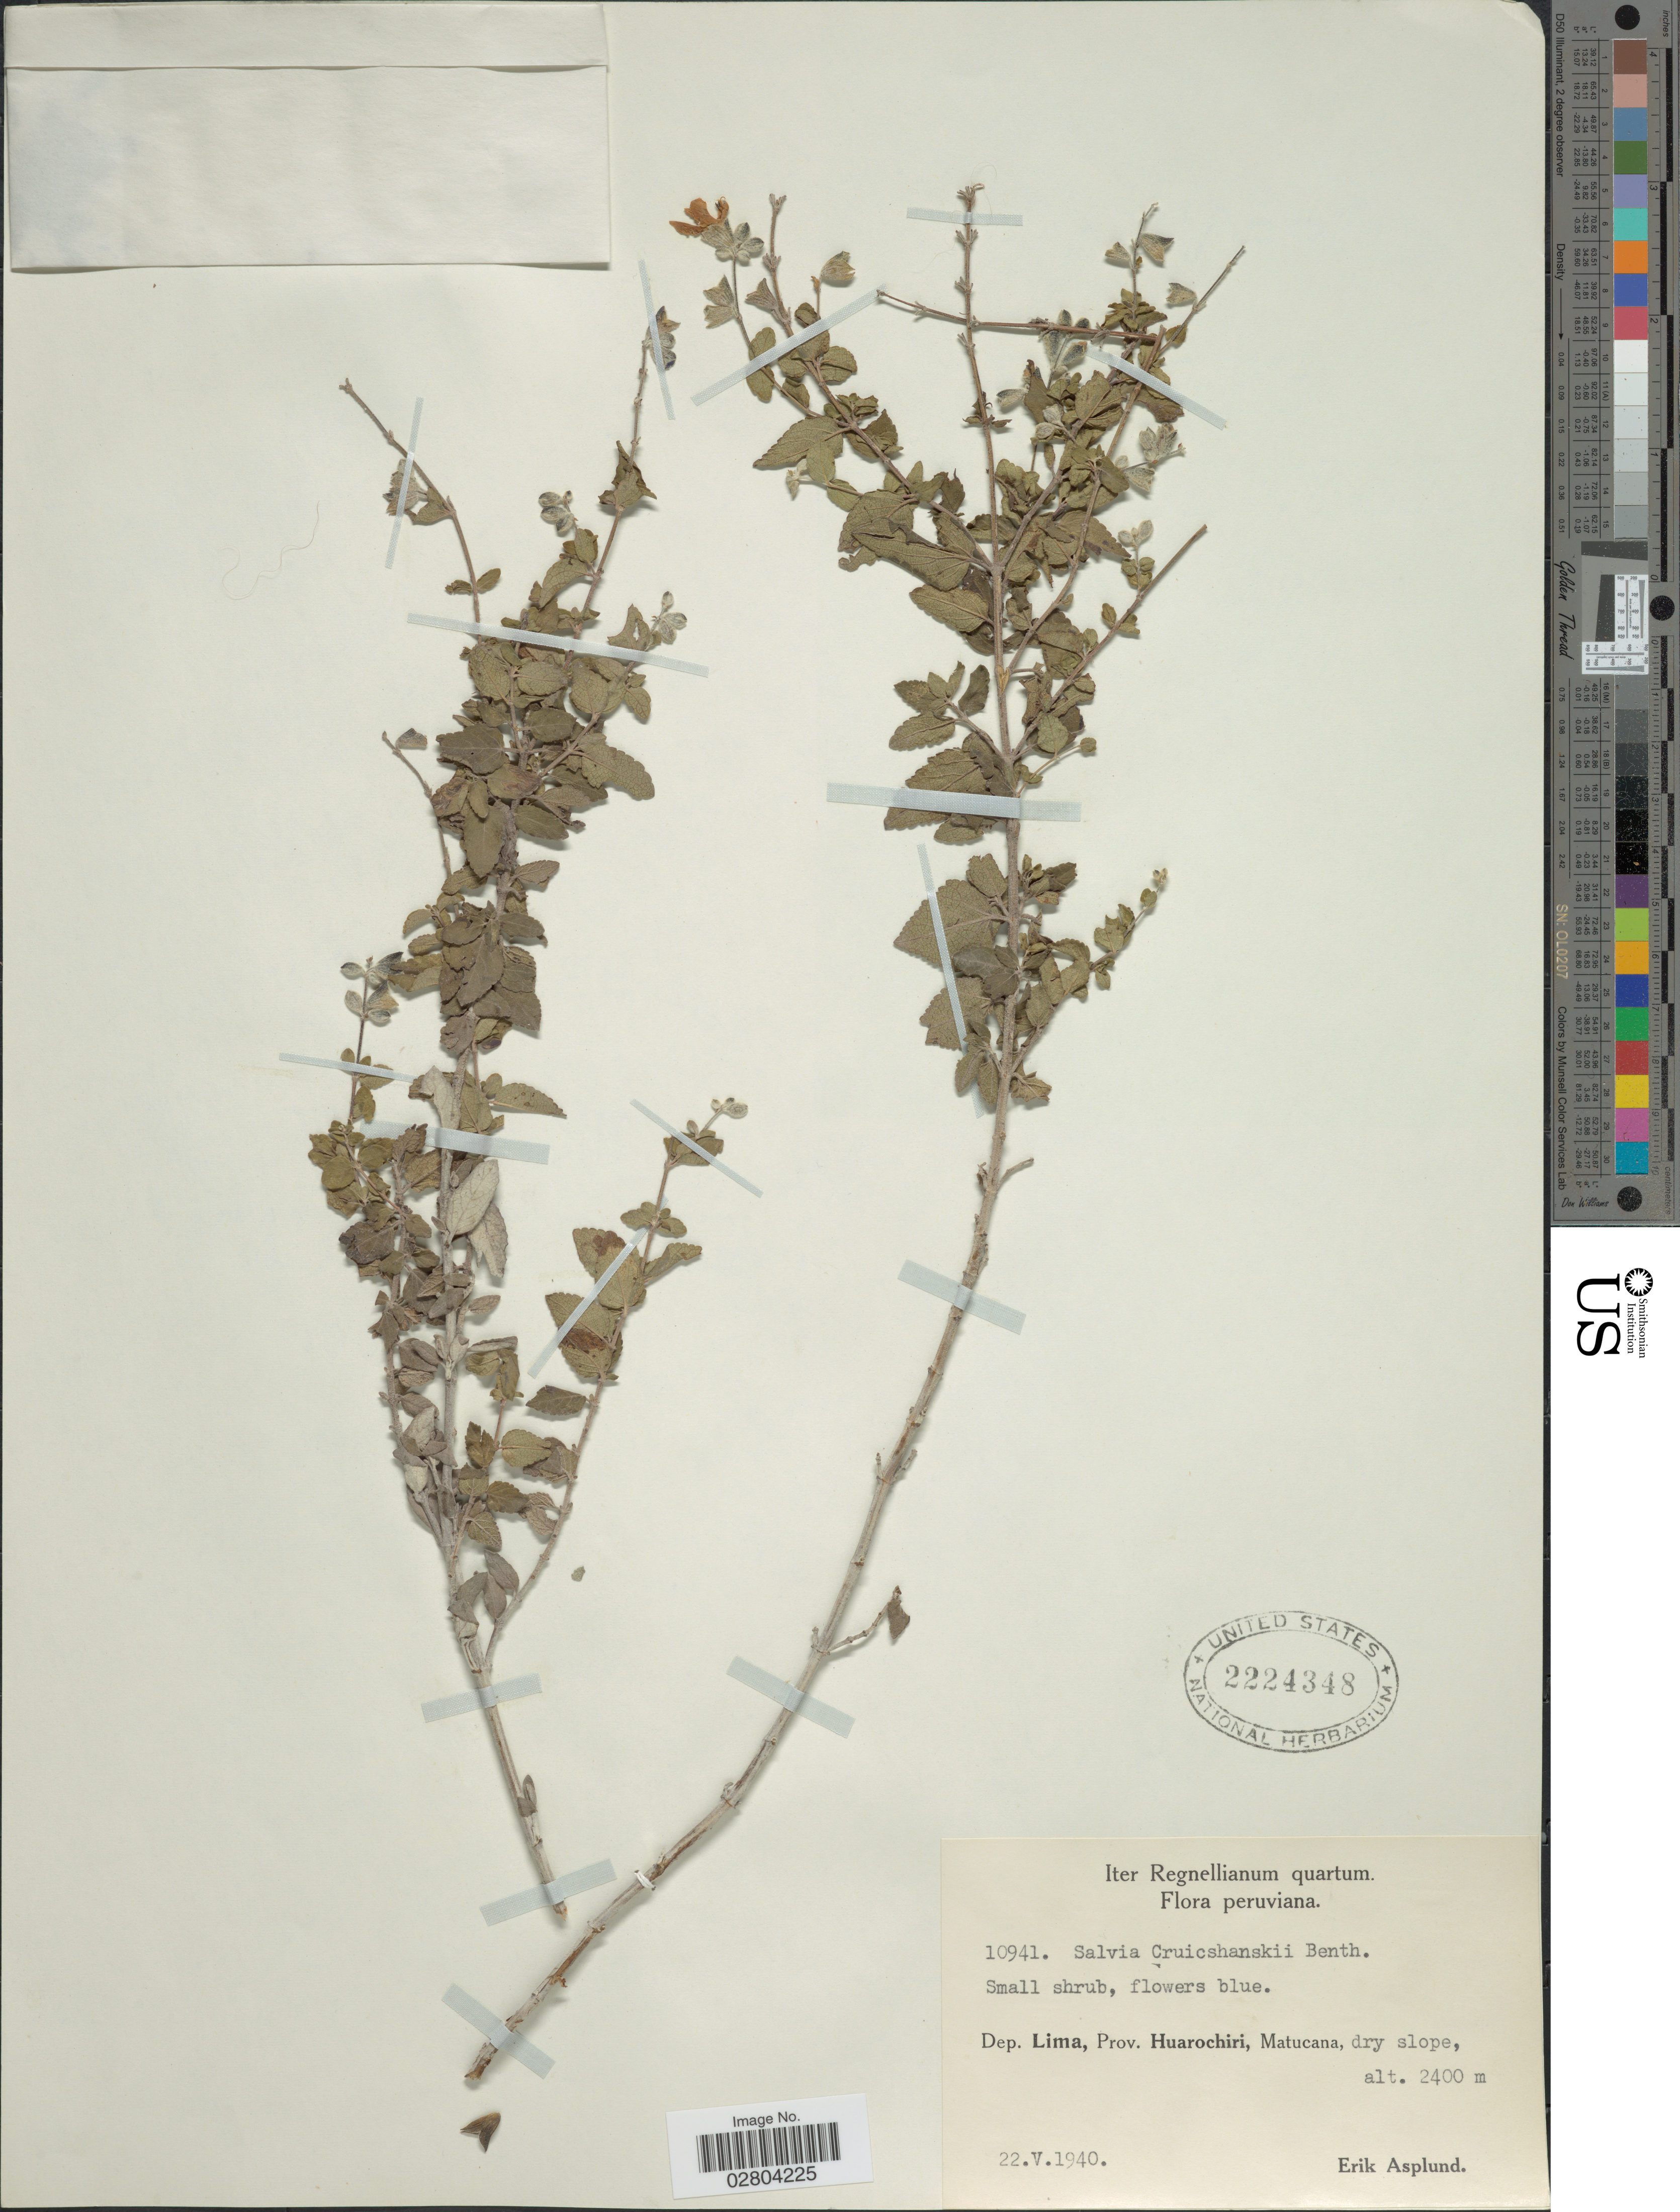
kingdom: Plantae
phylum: Tracheophyta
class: Magnoliopsida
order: Lamiales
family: Lamiaceae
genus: Salvia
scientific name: Salvia cruckshanksii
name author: Benth.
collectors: E. Asplund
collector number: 10941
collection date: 1940-05-22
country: Peru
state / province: Lima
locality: Dep. Lima, Prov. Huarochiri, Matucana, dry slope. Peruviana.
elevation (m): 2400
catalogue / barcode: US 2224348